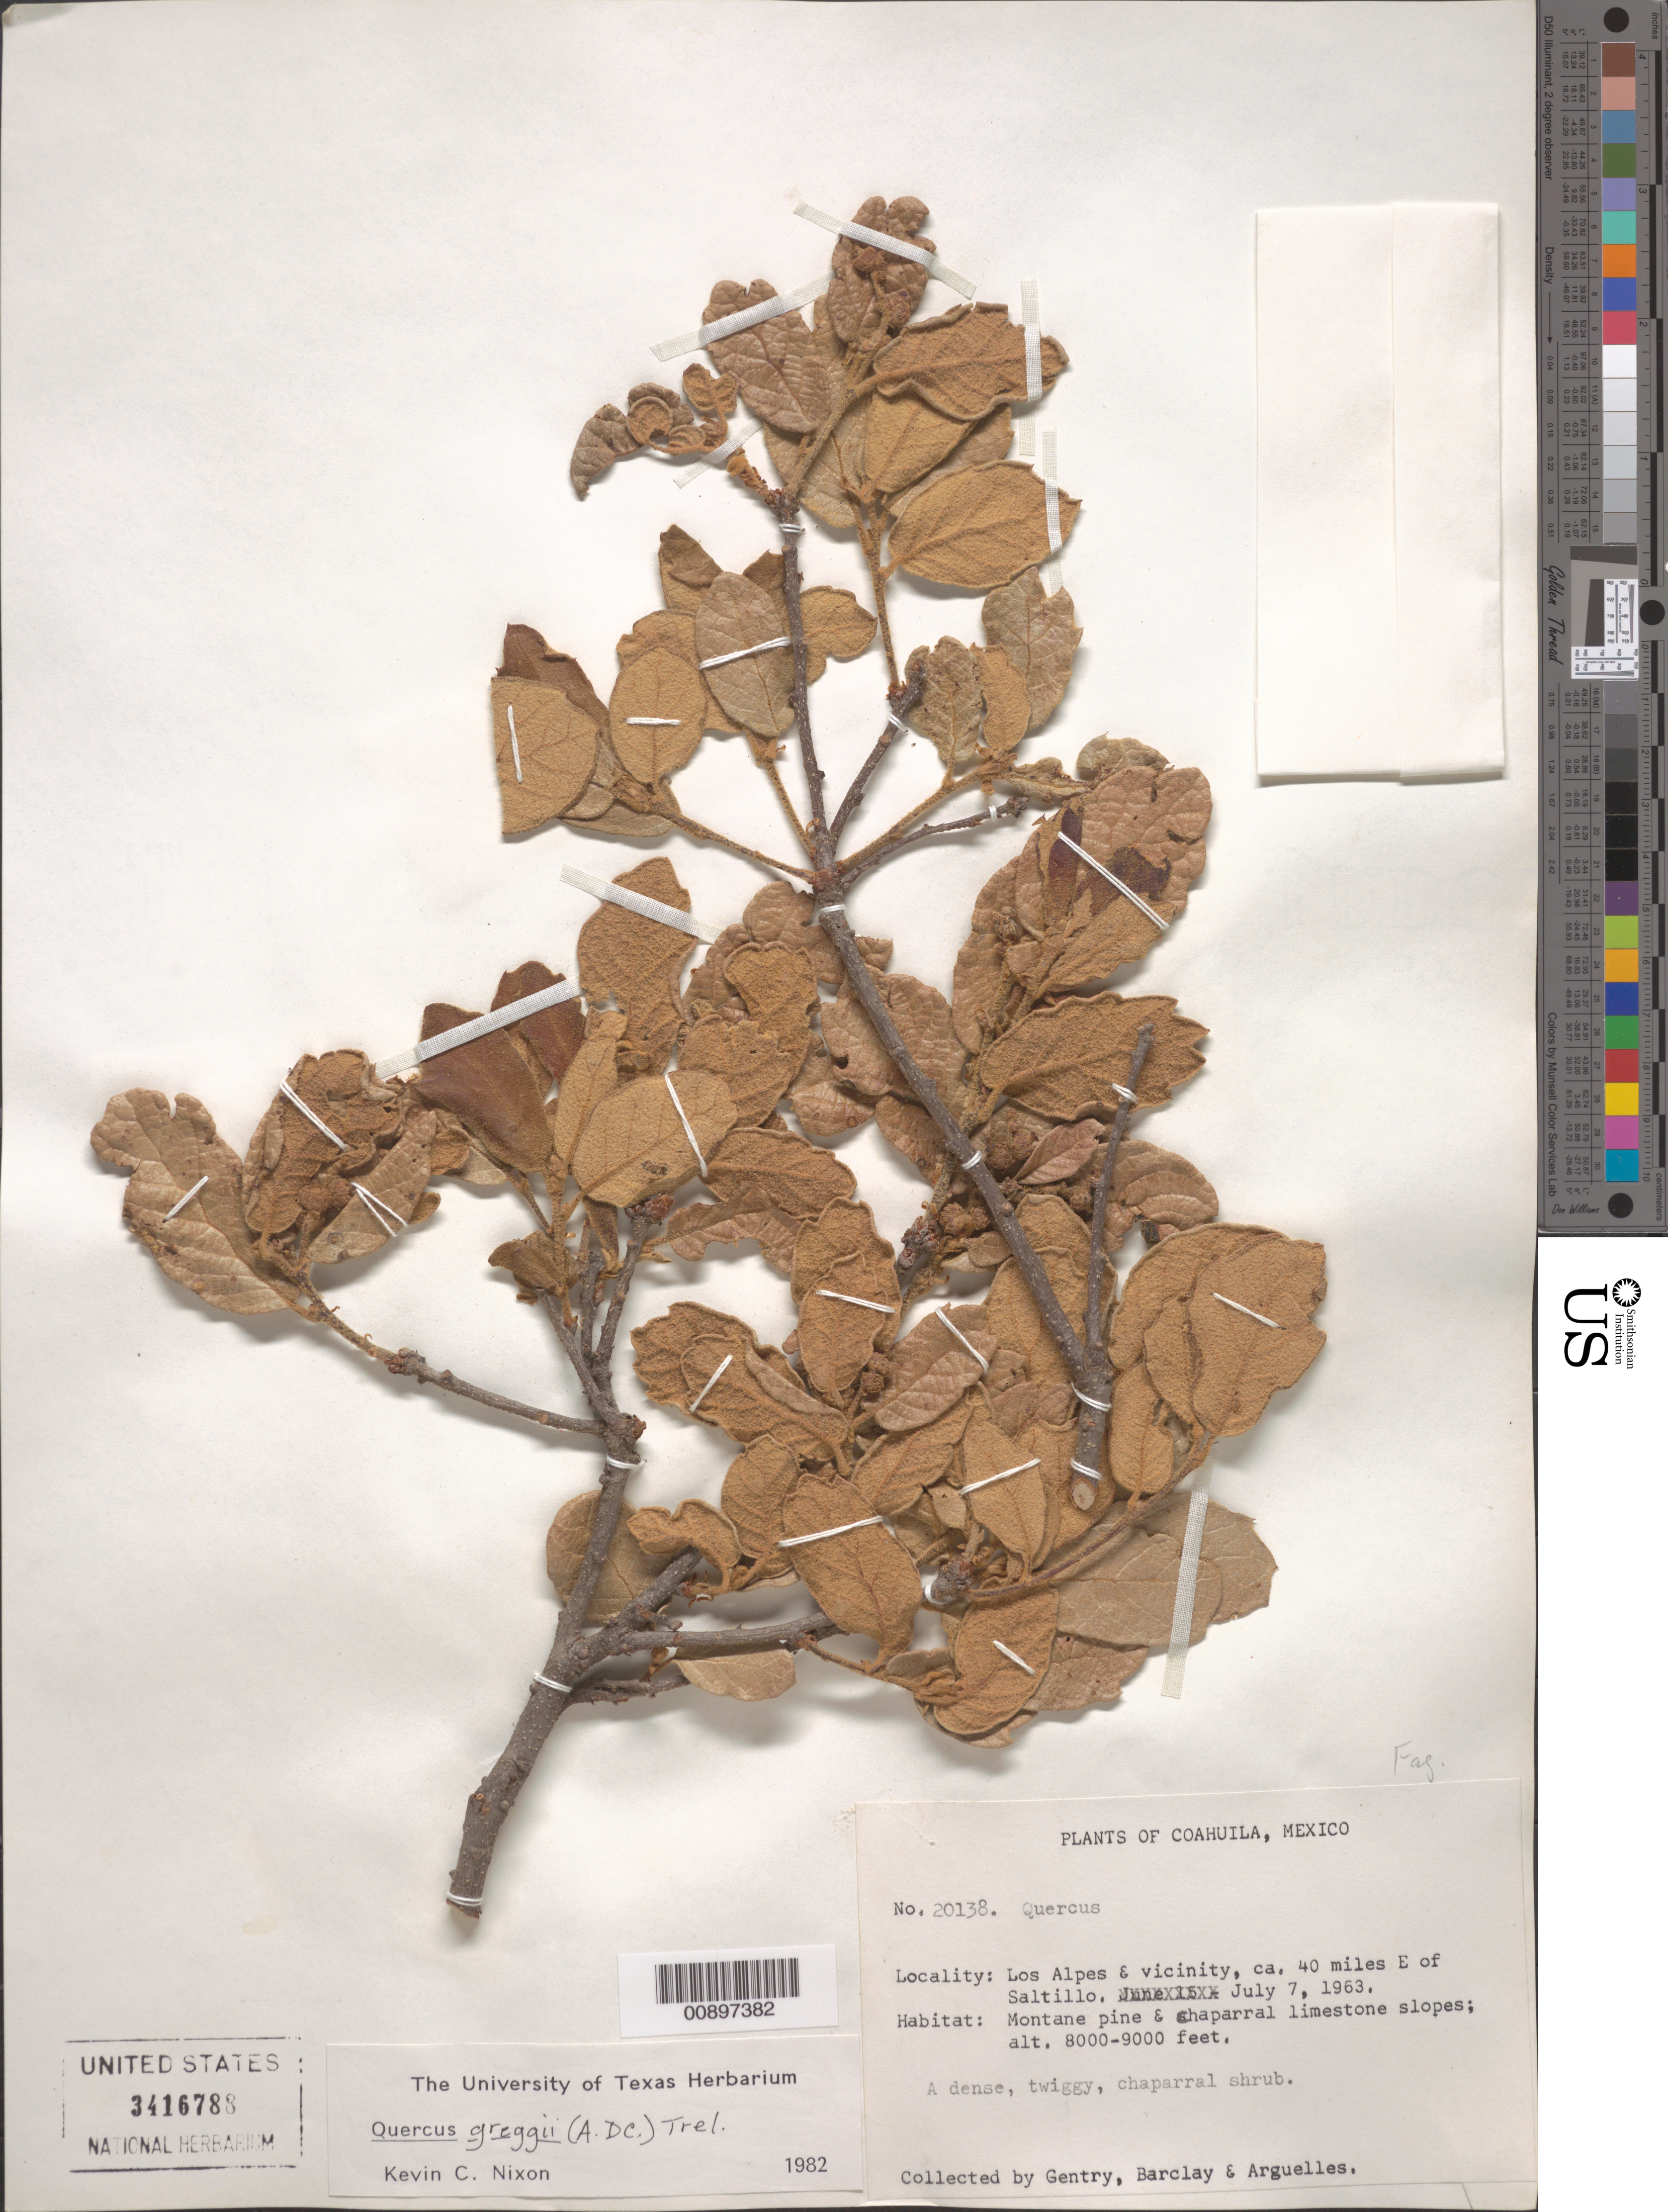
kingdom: Plantae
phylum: Tracheophyta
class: Magnoliopsida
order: Fagales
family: Fagaceae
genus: Quercus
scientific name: Quercus greggii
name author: (A. DC.) Trel.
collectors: Gentry, --, -- Barclay & Arguelles, --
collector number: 20138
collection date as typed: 07 Jul 1963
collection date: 1963-07-07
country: Mexico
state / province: Coahuila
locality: Los Alpes & vicinity, ca. 40 miles E of Saltillo, Coahuila.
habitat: Montane pine & chaparral limestone slopes.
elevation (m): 2438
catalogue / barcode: US 3416788